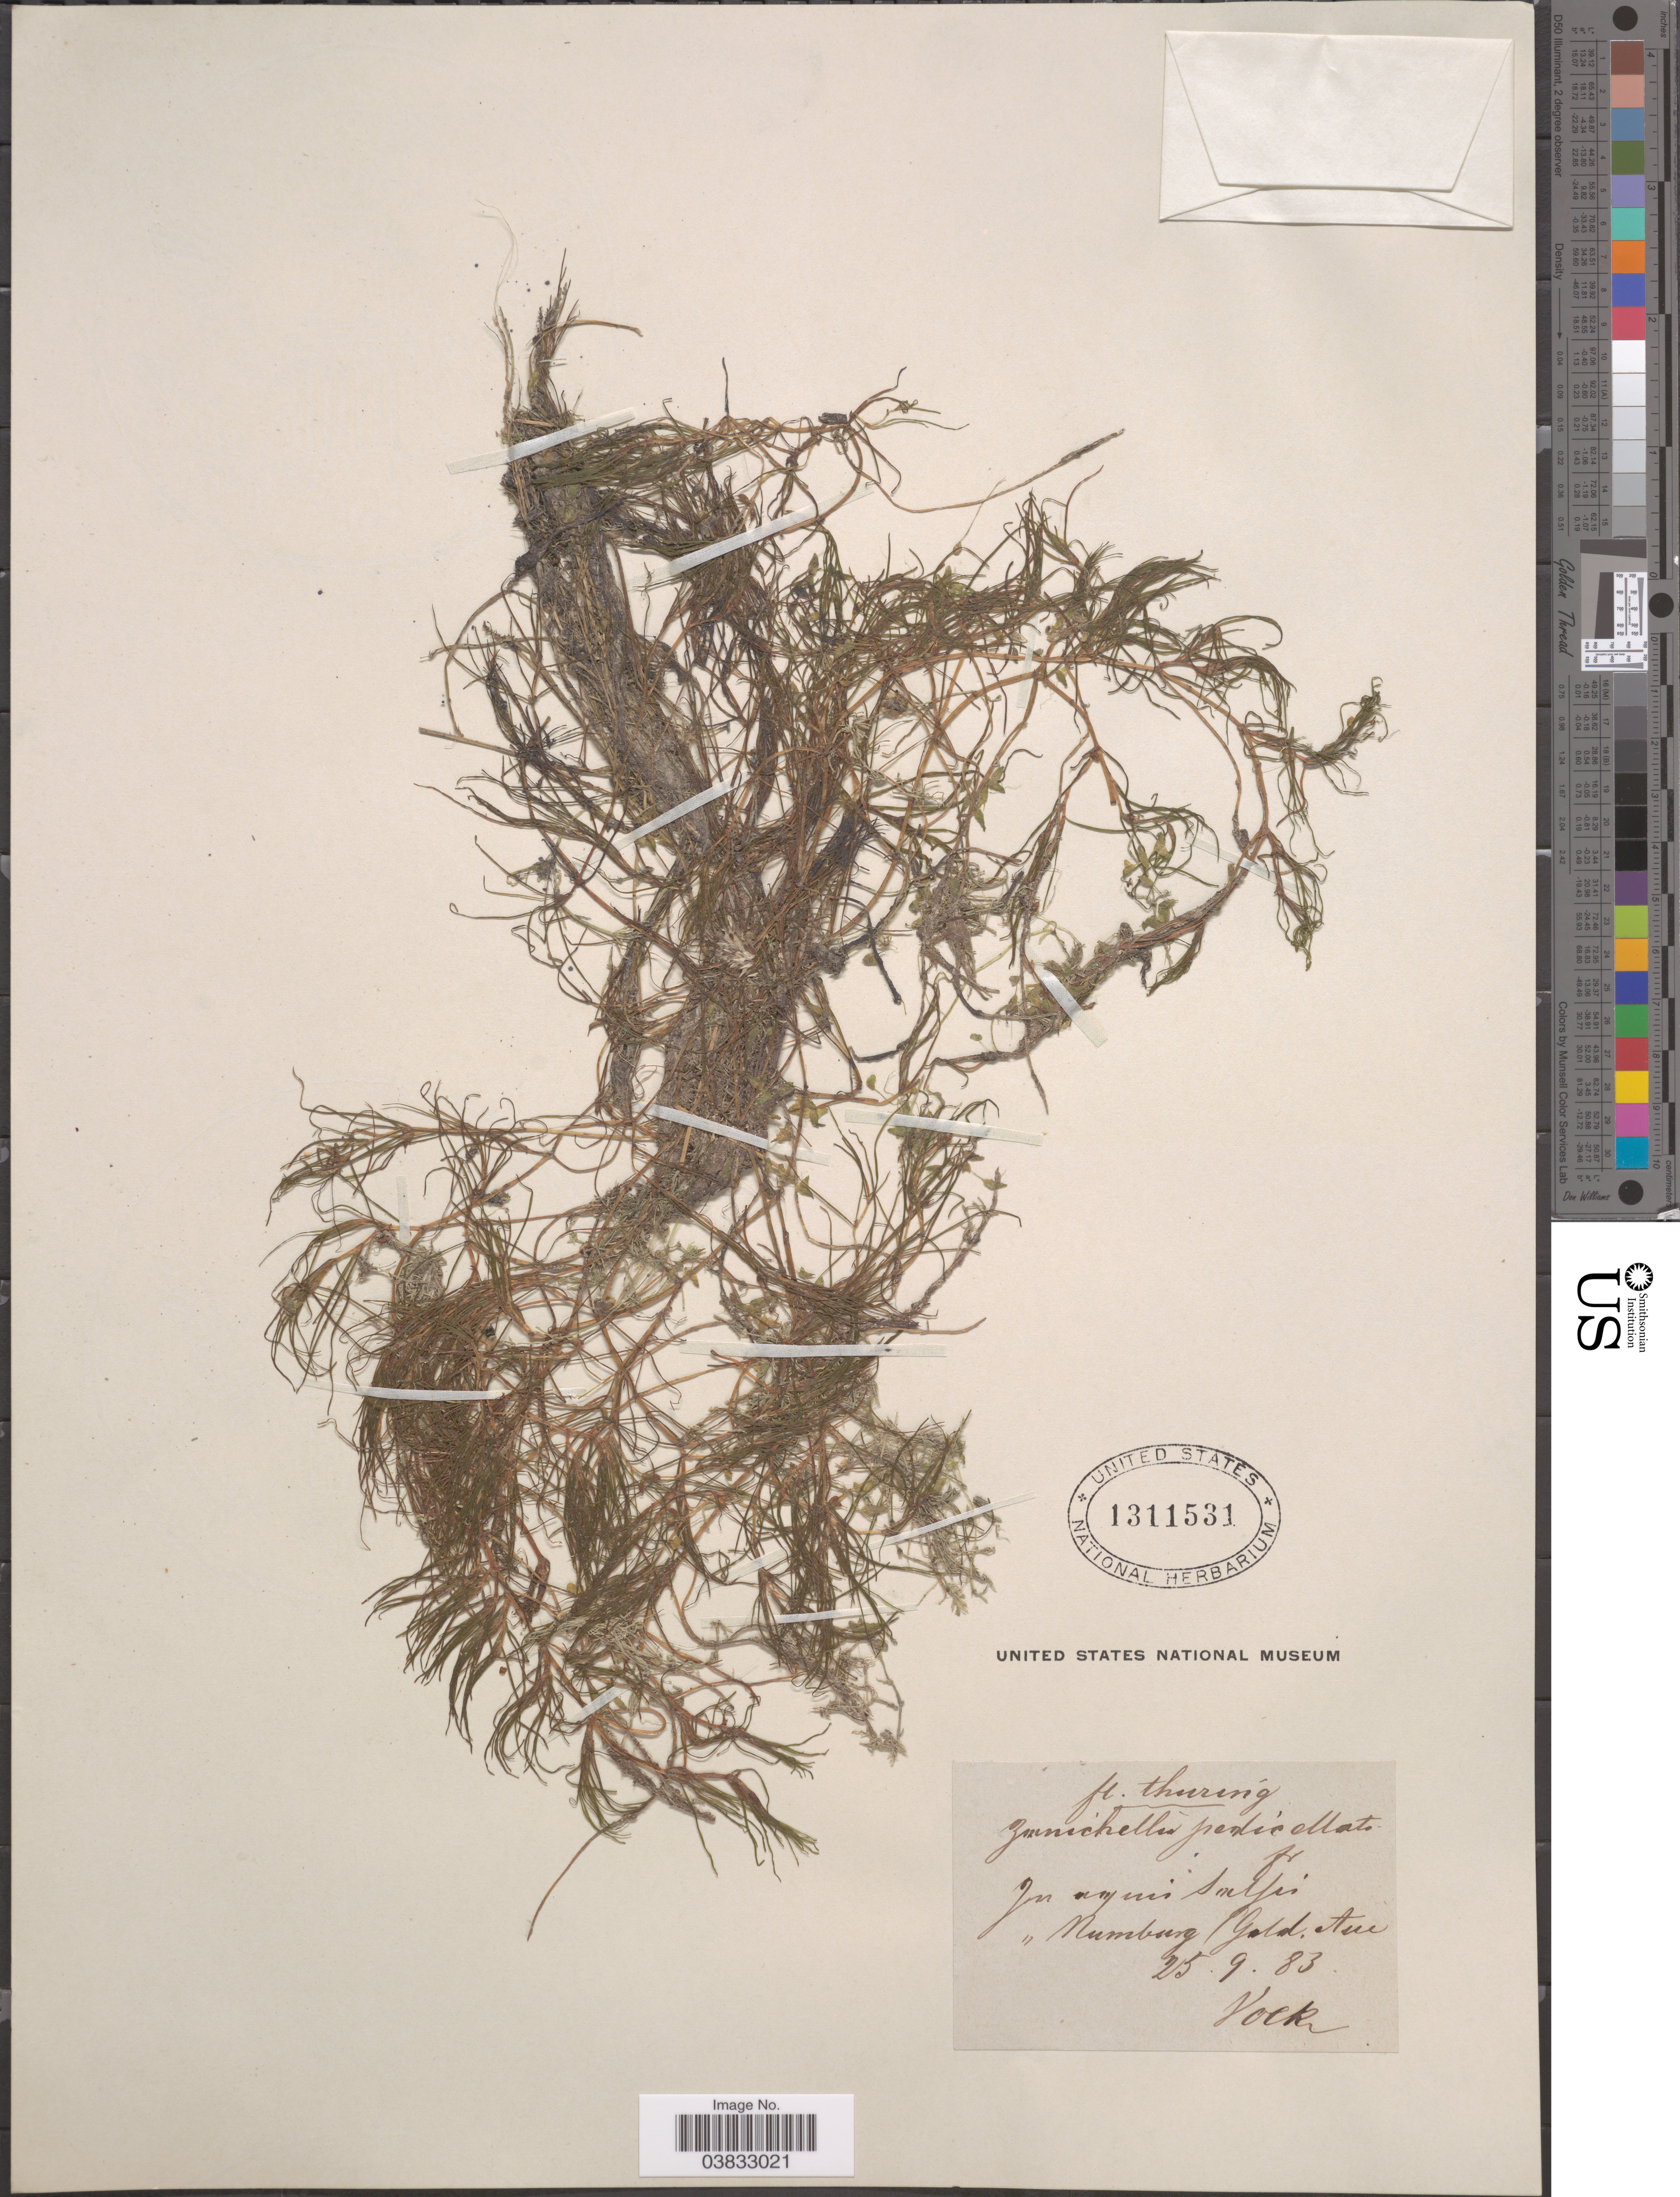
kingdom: Plantae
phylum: Tracheophyta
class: Liliopsida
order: Alismatales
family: Potamogetonaceae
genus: Zannichellia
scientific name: Zannichellia pedicellata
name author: (Wahlenb. & Rosen) Fr.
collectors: -. Vocke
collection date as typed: Transcribed d/m/y: 25/9/83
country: Germany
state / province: Thuringia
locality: Numburg Gold Ave.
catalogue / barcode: US 1311531